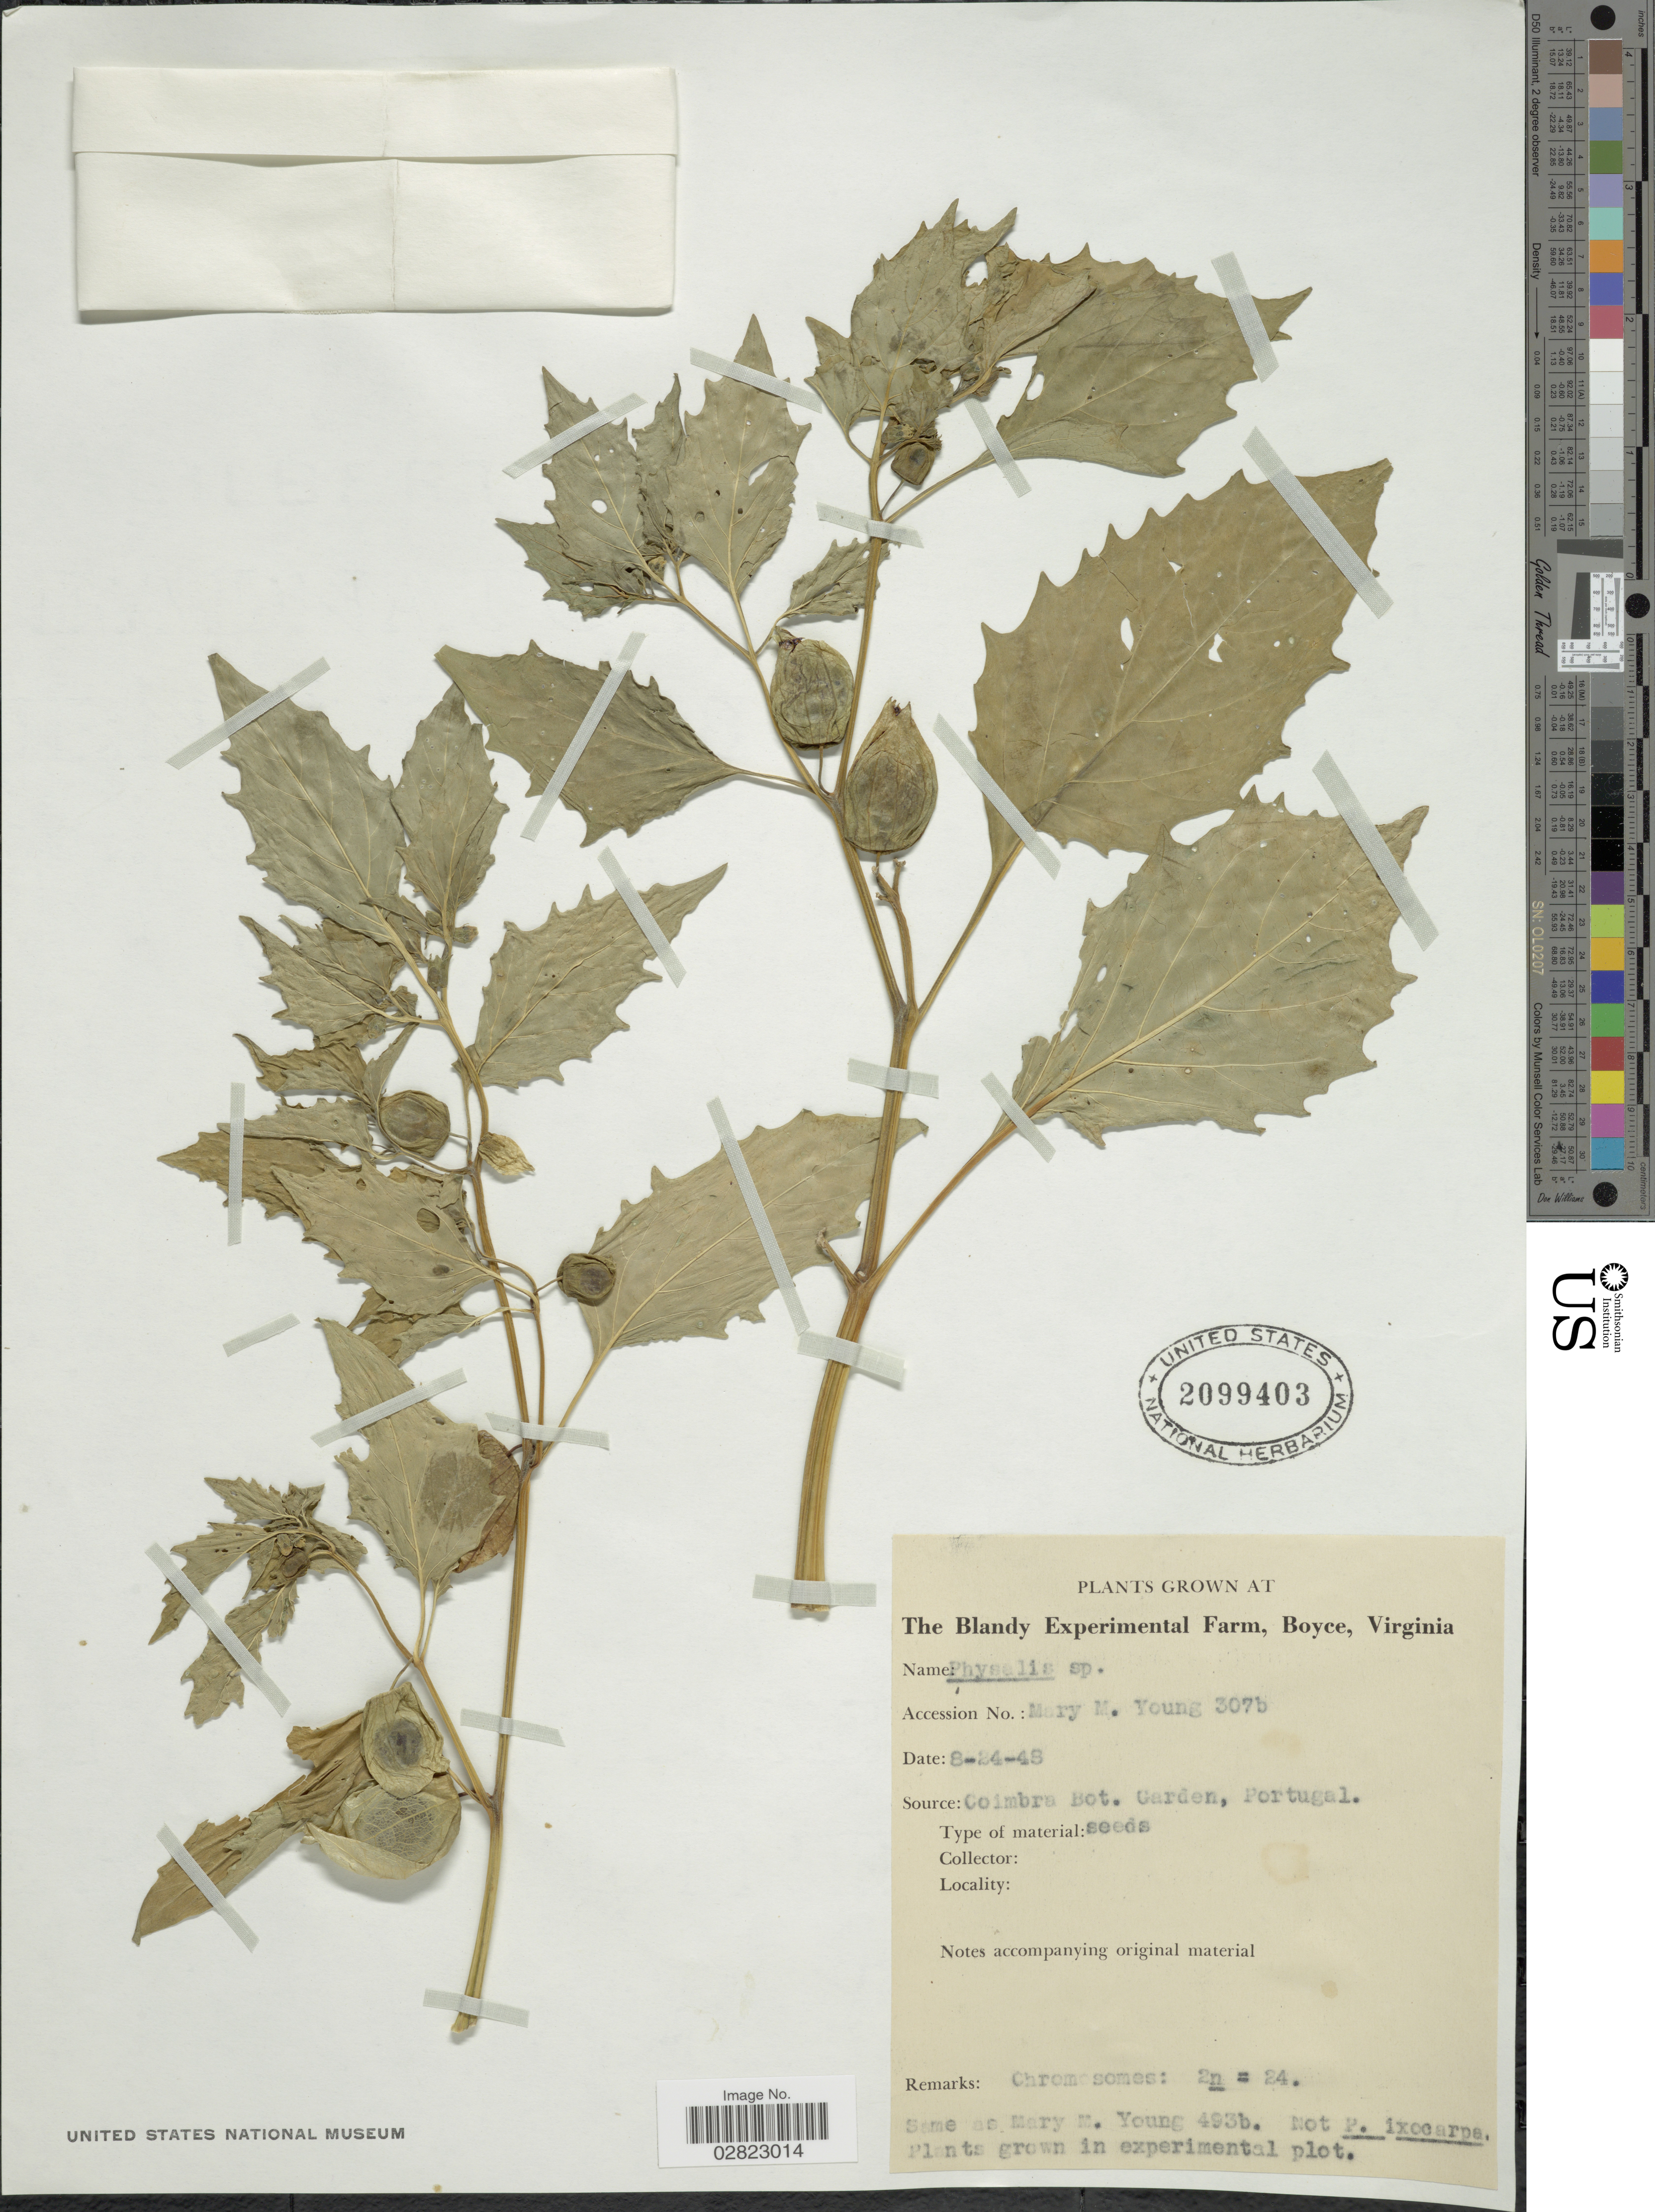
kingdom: Plantae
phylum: Tracheophyta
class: Magnoliopsida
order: Solanales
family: Solanaceae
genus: Physalis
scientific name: Physalis sp.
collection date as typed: Transcribed d/m/y: 24/8/48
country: United States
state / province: Virginia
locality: The Blandy Experimental Farm, Boyce.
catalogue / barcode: US 2099403